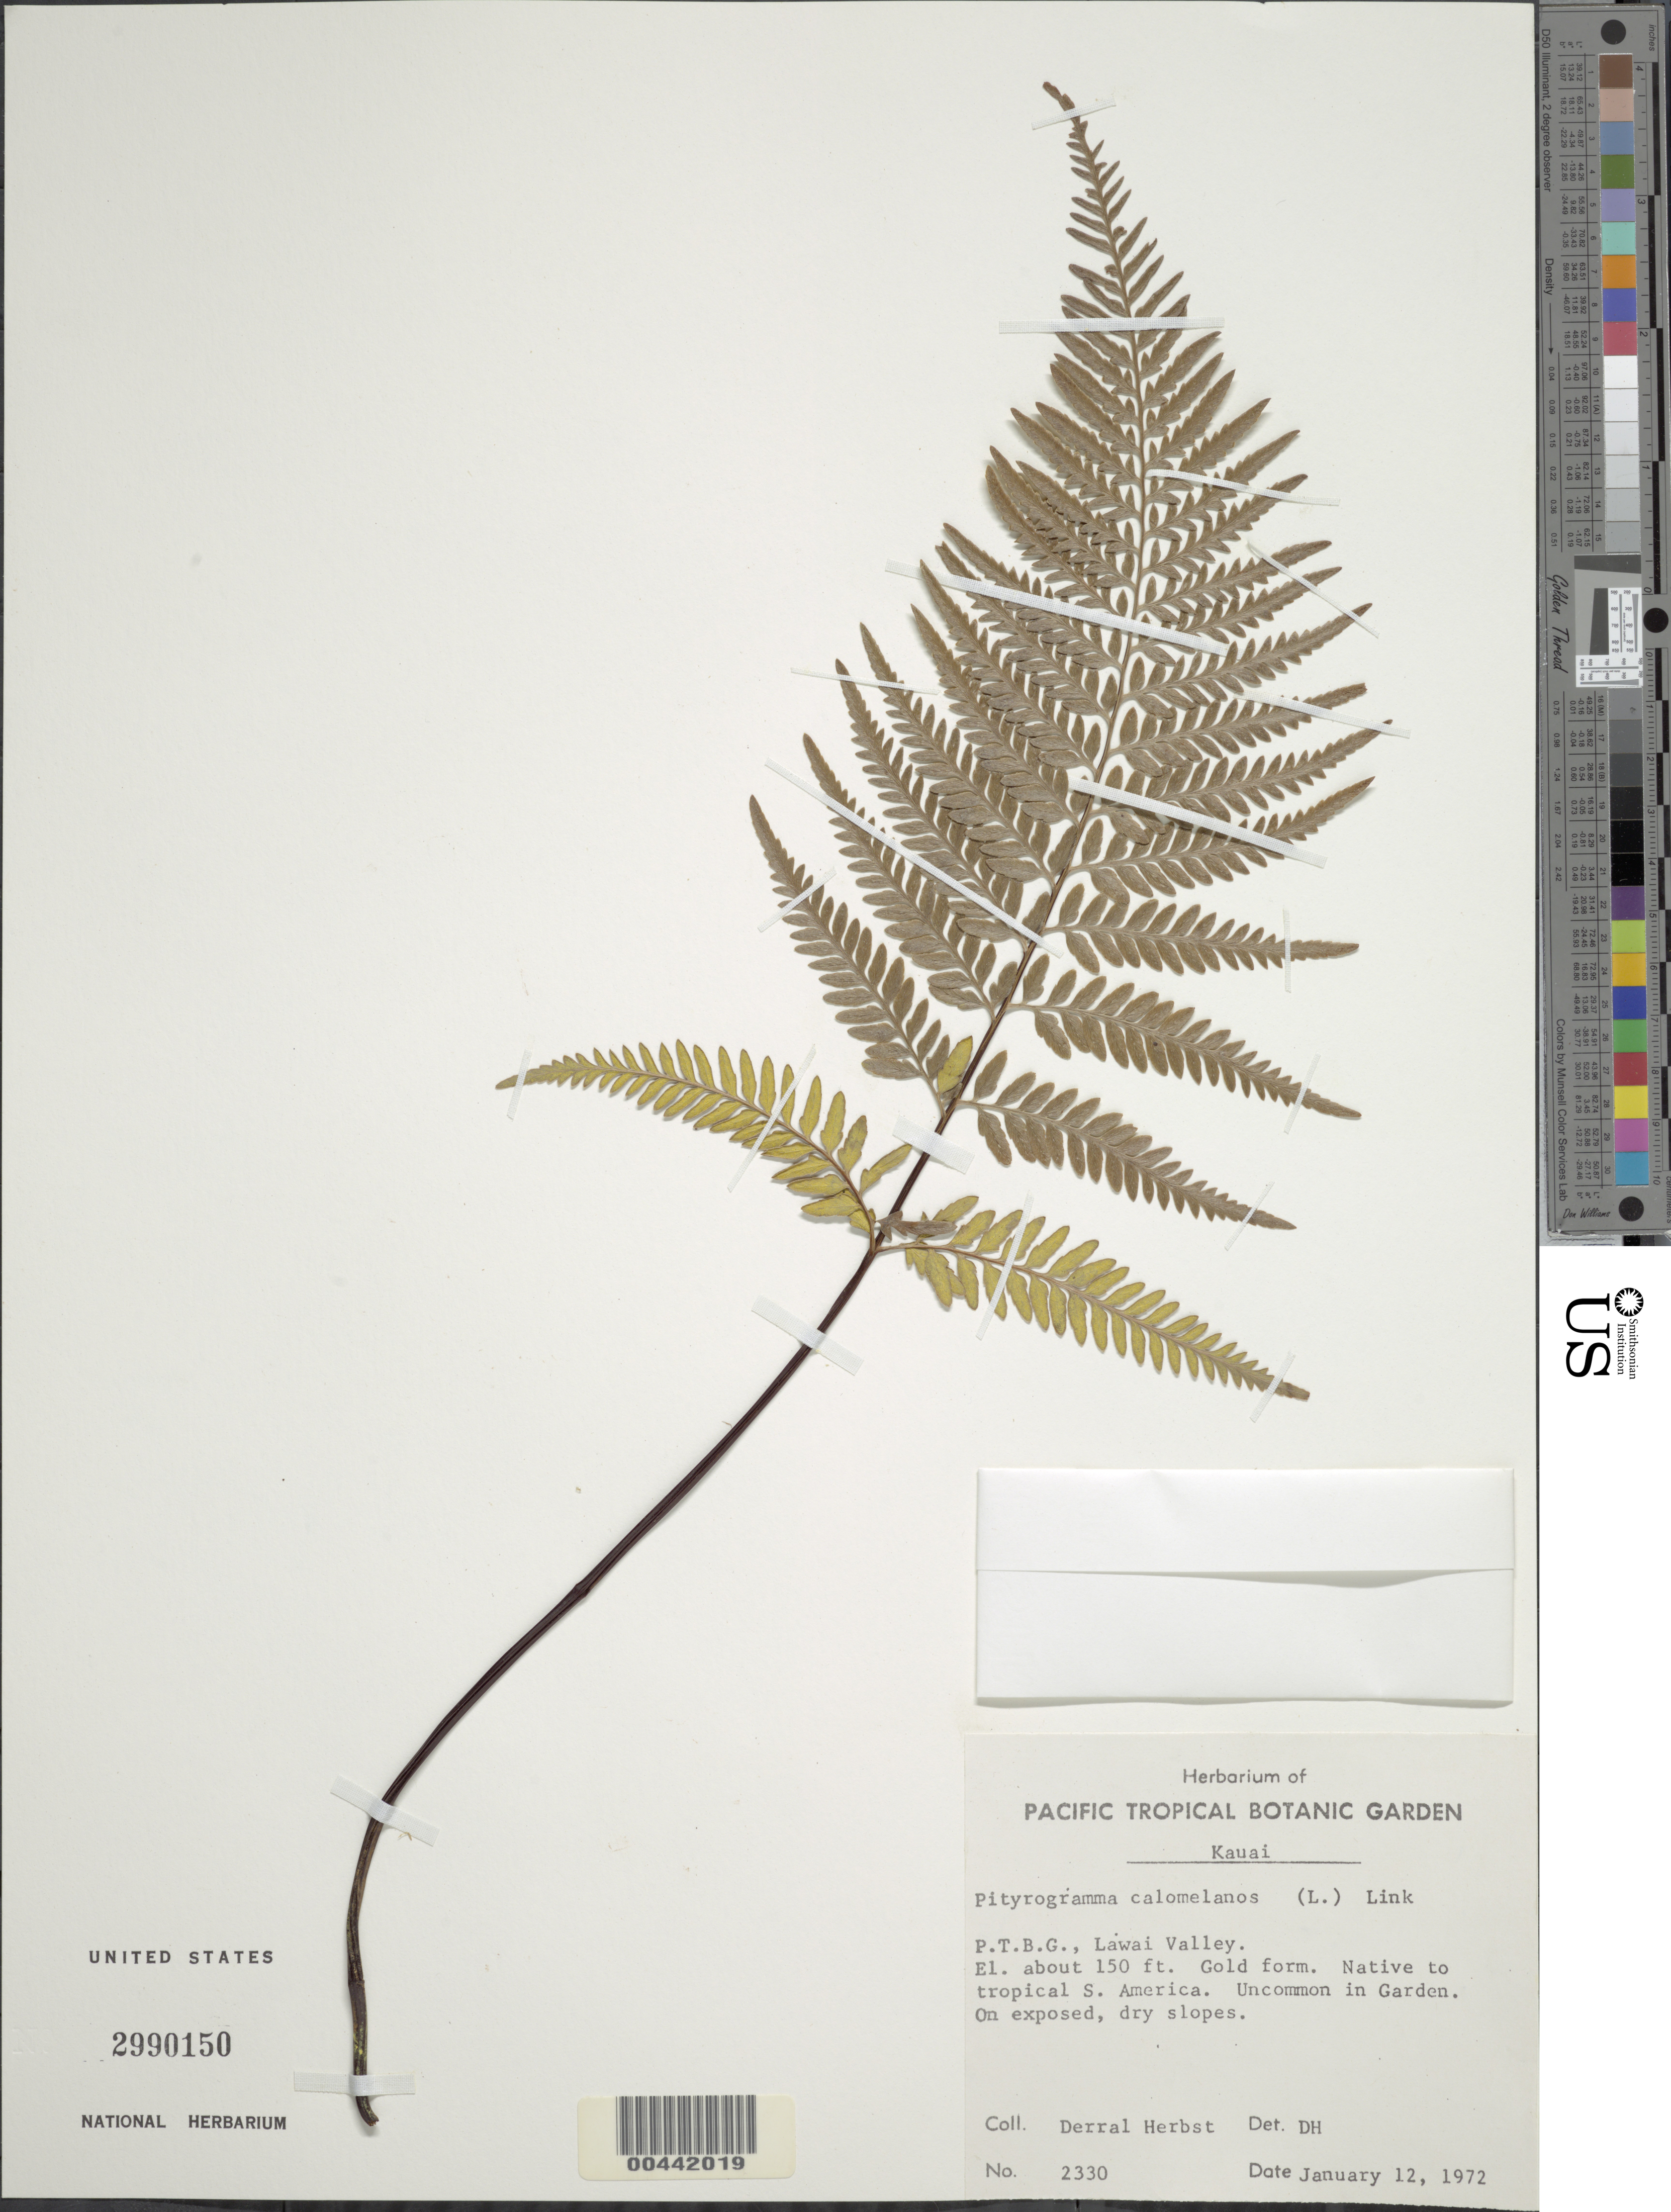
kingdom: Plantae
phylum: Tracheophyta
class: Polypodiopsida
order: Polypodiales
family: Pteridaceae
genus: Pityrogramma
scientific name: Pityrogramma austroamericana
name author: Domin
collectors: D. R. Herbst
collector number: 2330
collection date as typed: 12 Jan 1972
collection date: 1972-01-12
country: United States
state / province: Hawaii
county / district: Kauai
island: Kaua'i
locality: P.T.B.G., Lawai Valley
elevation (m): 46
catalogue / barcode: US 2990150